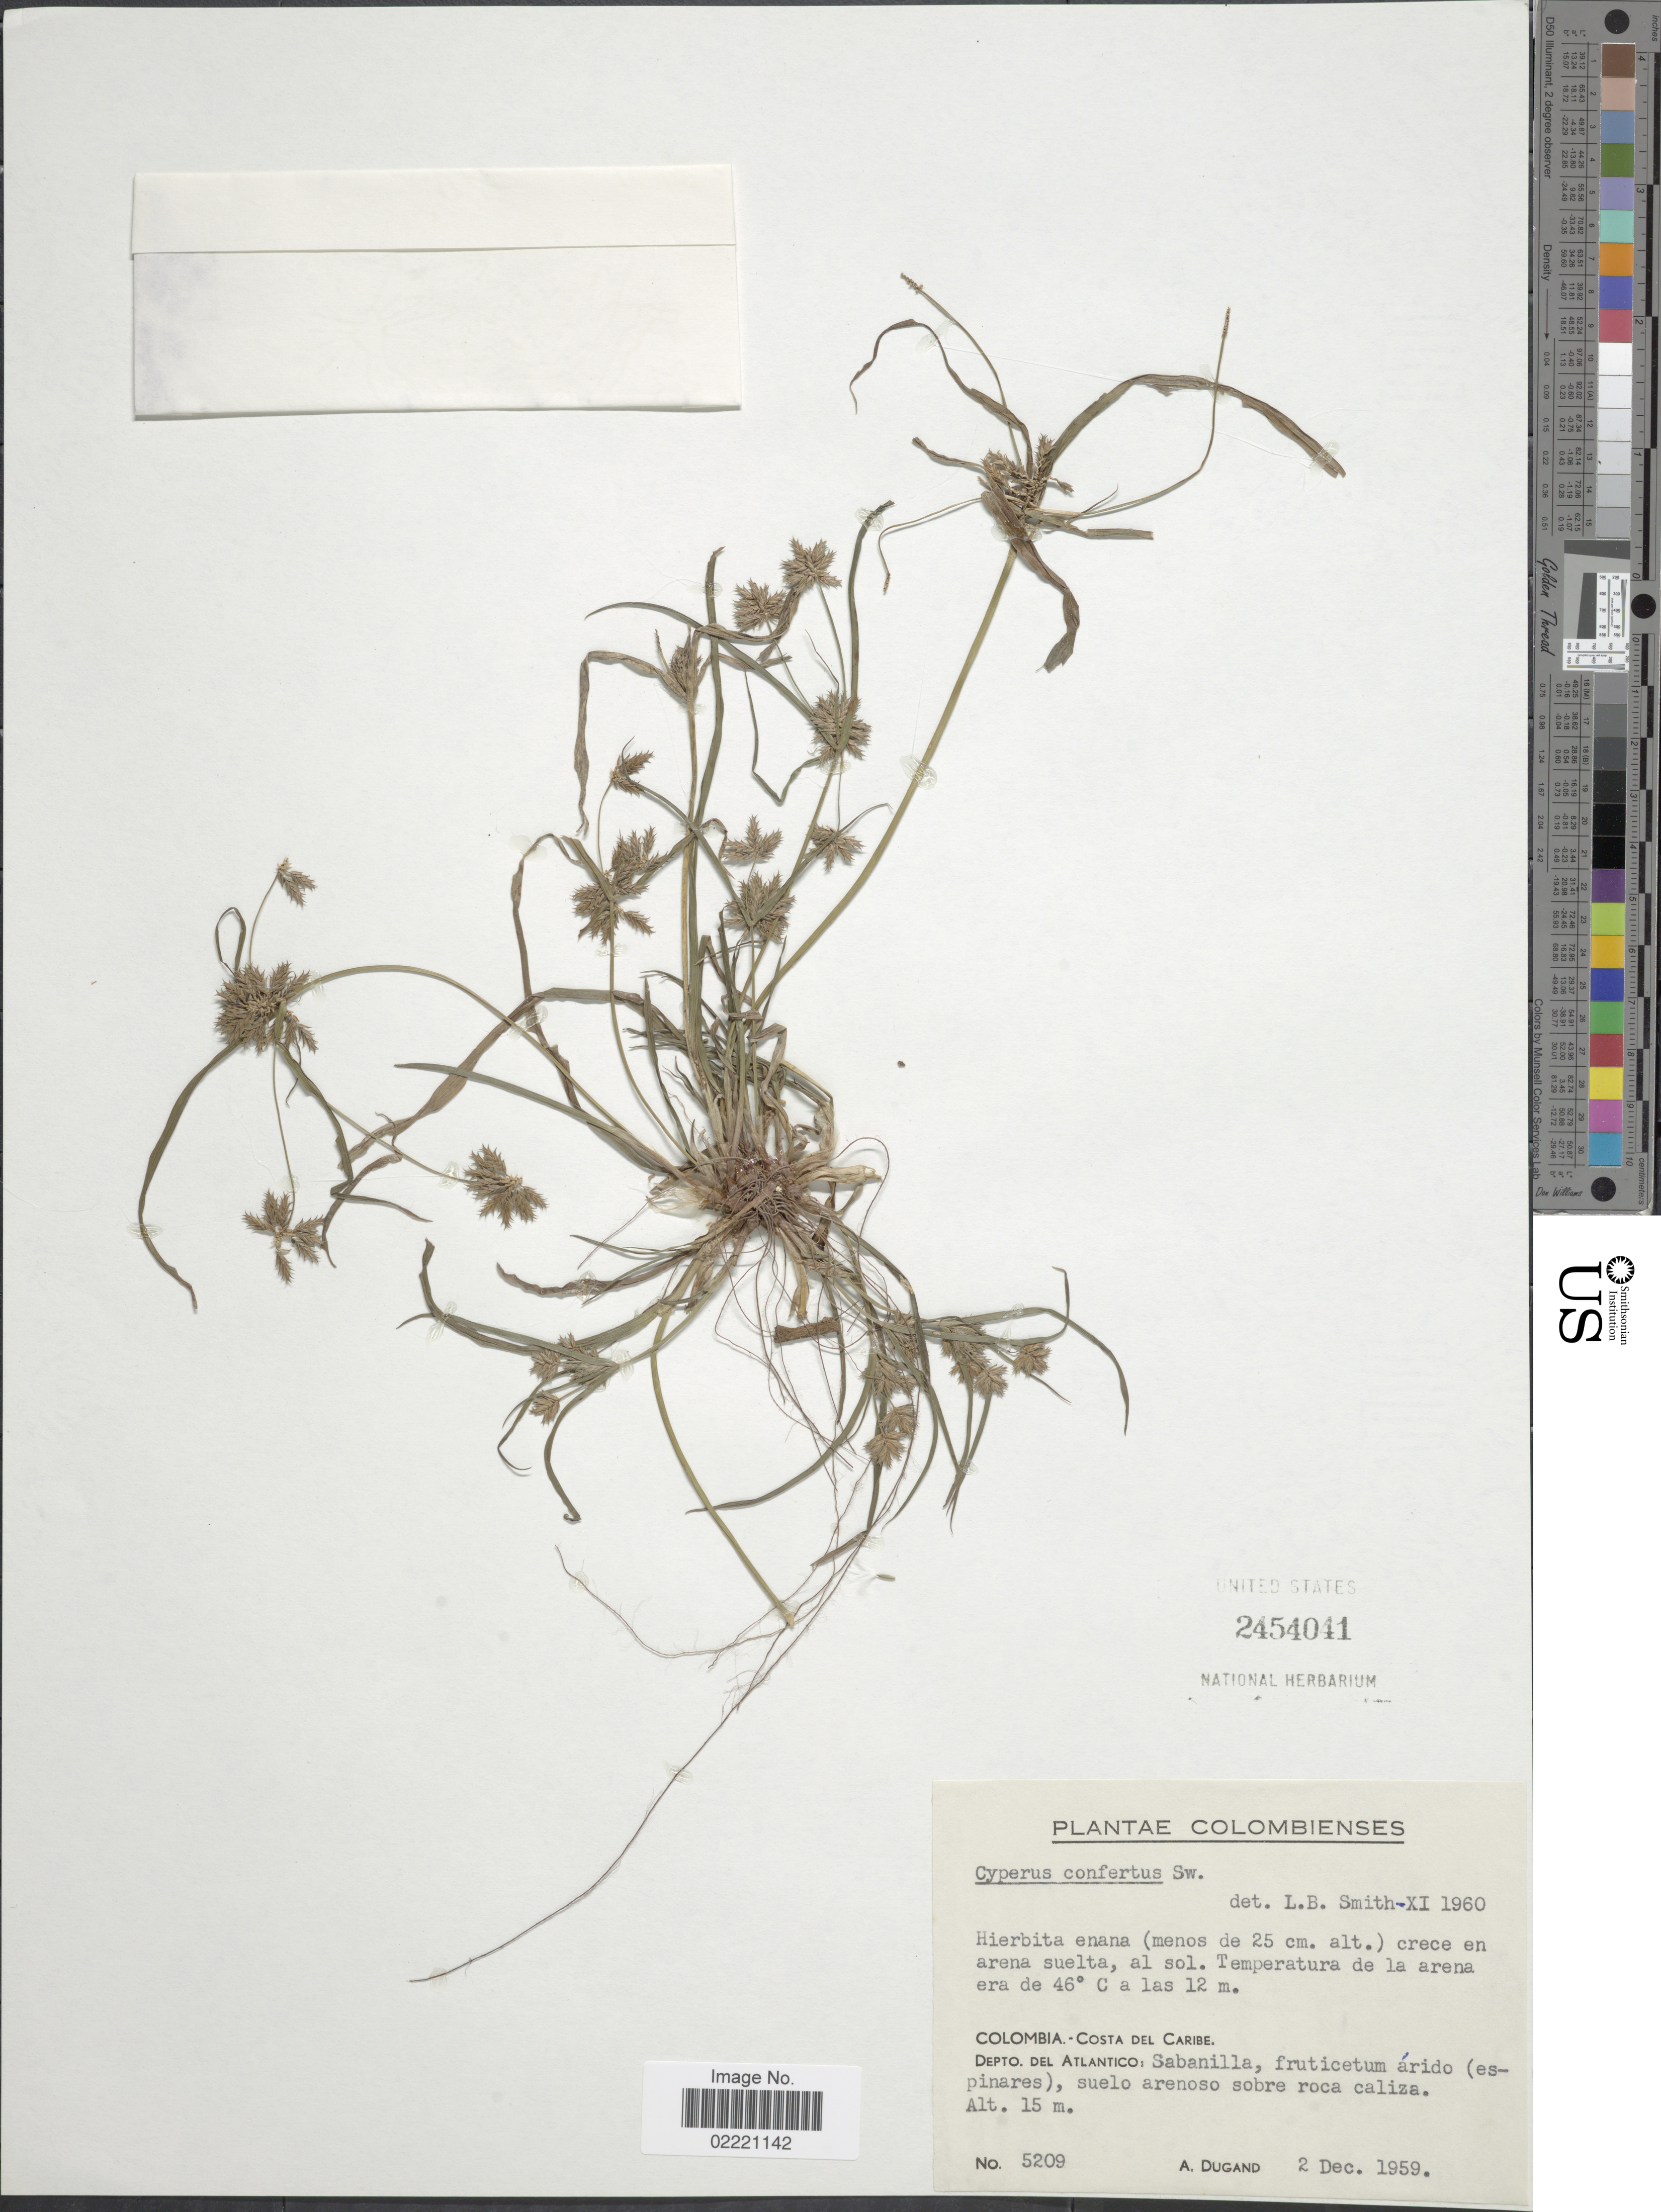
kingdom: Plantae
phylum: Tracheophyta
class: Liliopsida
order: Poales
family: Cyperaceae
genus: Cyperus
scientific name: Cyperus confertus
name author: Sw.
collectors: A. Dugand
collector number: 5209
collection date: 1959-12-02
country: Colombia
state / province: Atlántico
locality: Sabanilla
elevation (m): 15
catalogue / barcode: US 2454041